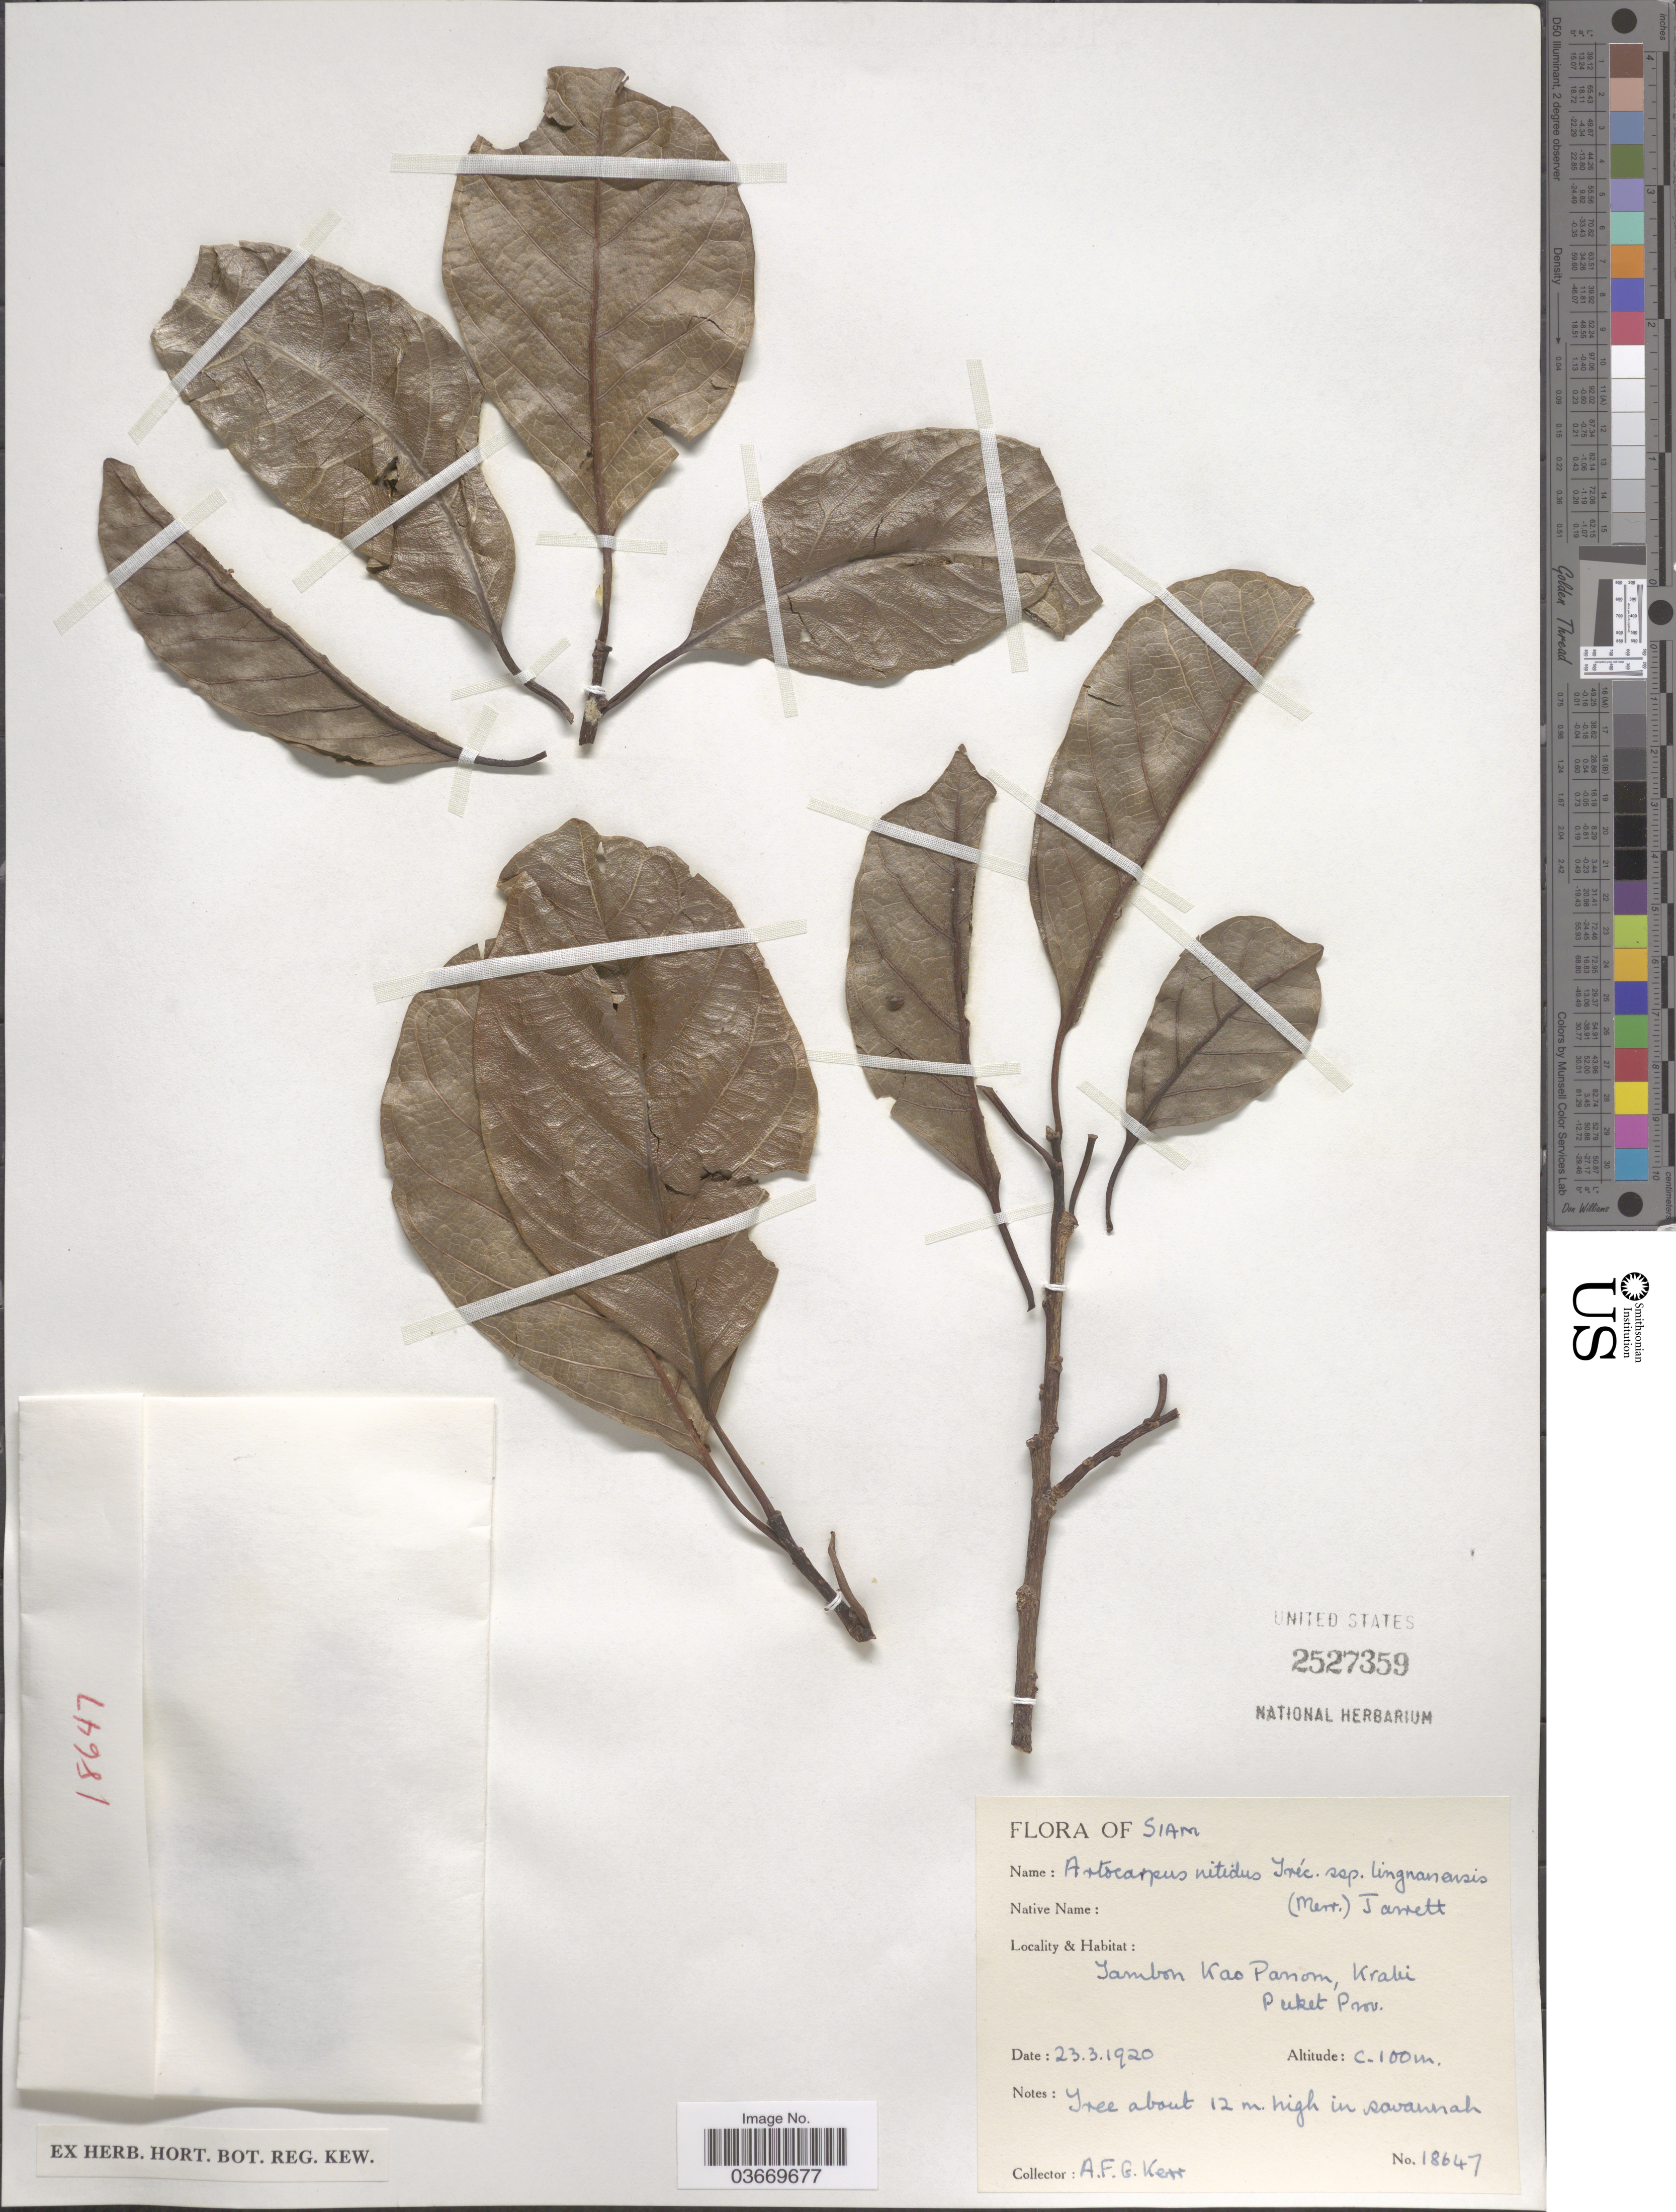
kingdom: Plantae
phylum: Tracheophyta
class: Magnoliopsida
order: Rosales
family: Moraceae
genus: Artocarpus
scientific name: Artocarpus nitidus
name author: Trécul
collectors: A. F. G. Kerr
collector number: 18647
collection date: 1920-03-23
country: Thailand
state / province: Phuket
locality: Siam. Tambon Kao Panom, Kraki. Puket Prov.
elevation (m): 100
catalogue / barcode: US 2527359